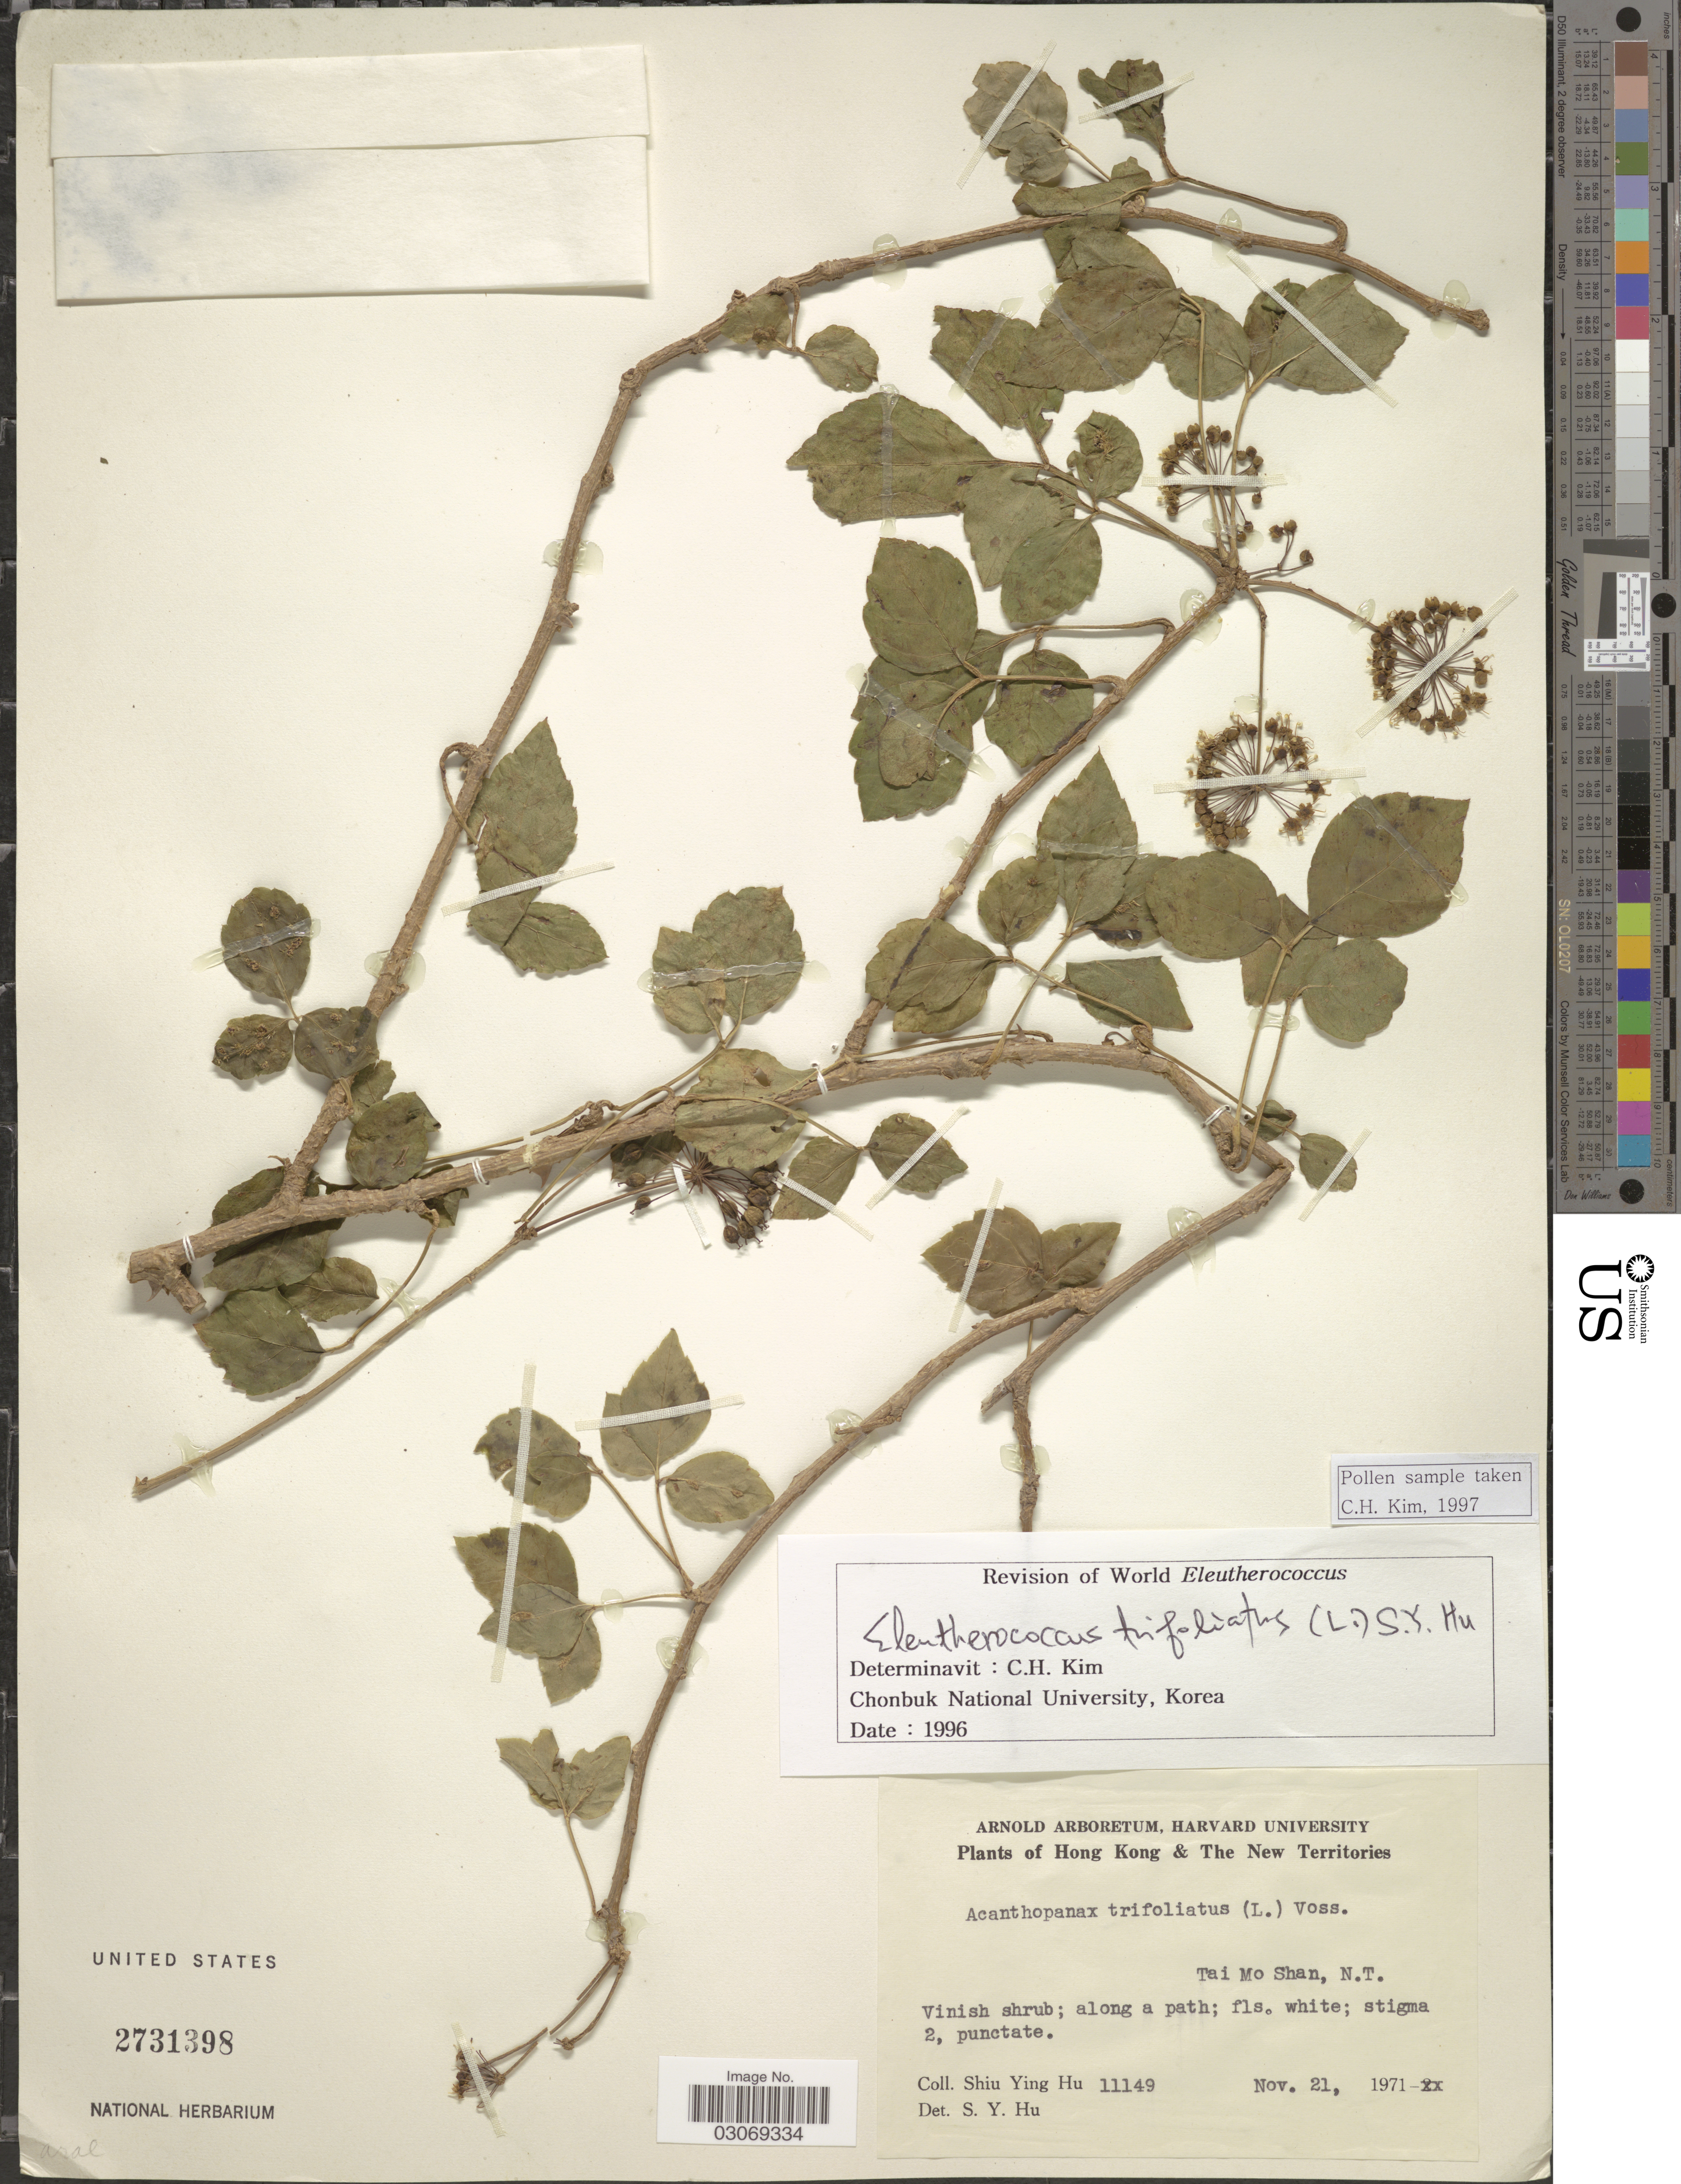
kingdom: Plantae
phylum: Tracheophyta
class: Magnoliopsida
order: Apiales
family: Araliaceae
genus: Eleutherococcus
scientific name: Eleutherococcus trifoliatus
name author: (L.) S.Y. Hu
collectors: S. Y. Hu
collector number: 11149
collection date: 1971-11-21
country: China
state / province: Hong Kong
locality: The New Territories. Tai Mo Shan, N.T.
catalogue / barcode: US 2731398